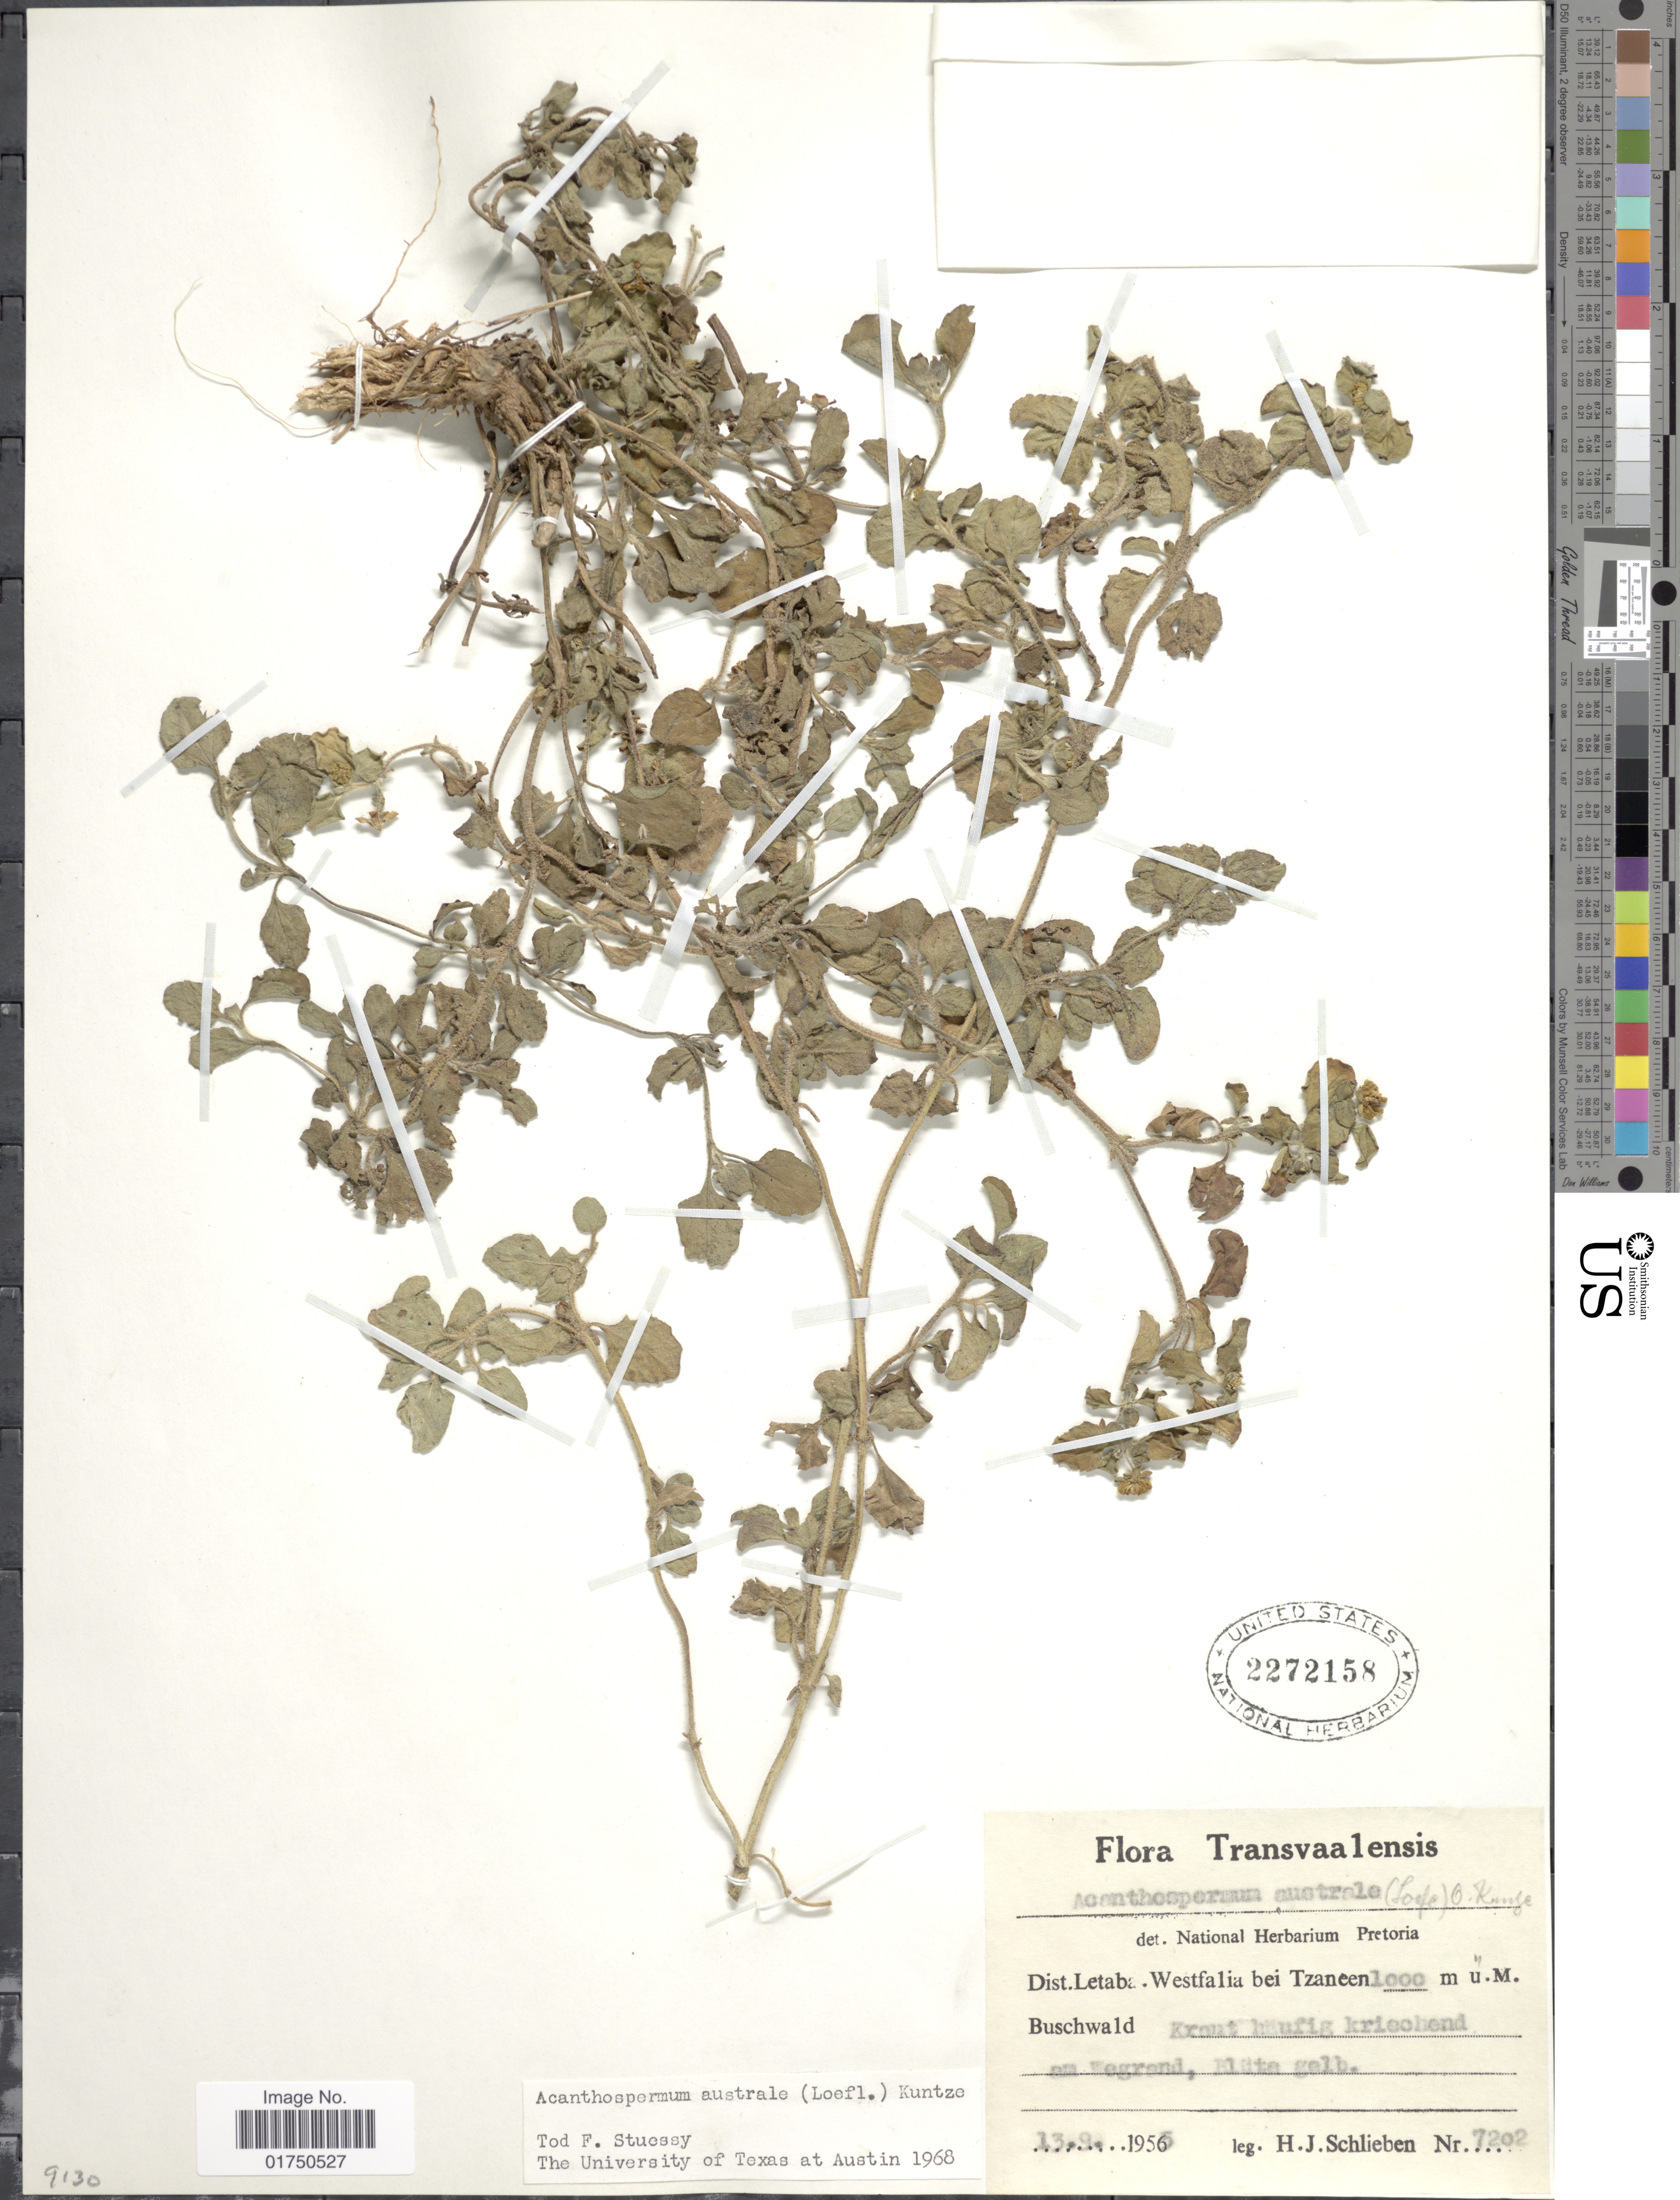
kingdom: Plantae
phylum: Tracheophyta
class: Magnoliopsida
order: Asterales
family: Asteraceae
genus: Acanthospermum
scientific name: Acanthospermum australe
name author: (Loefl.) Kuntze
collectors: H. J. Schlieben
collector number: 7202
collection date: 1955-09-13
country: South Africa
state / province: Limpopo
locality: Transvaalensis. Dist. Letaba. Westfalia bei Tzaneen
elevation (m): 1000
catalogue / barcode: US 2272158